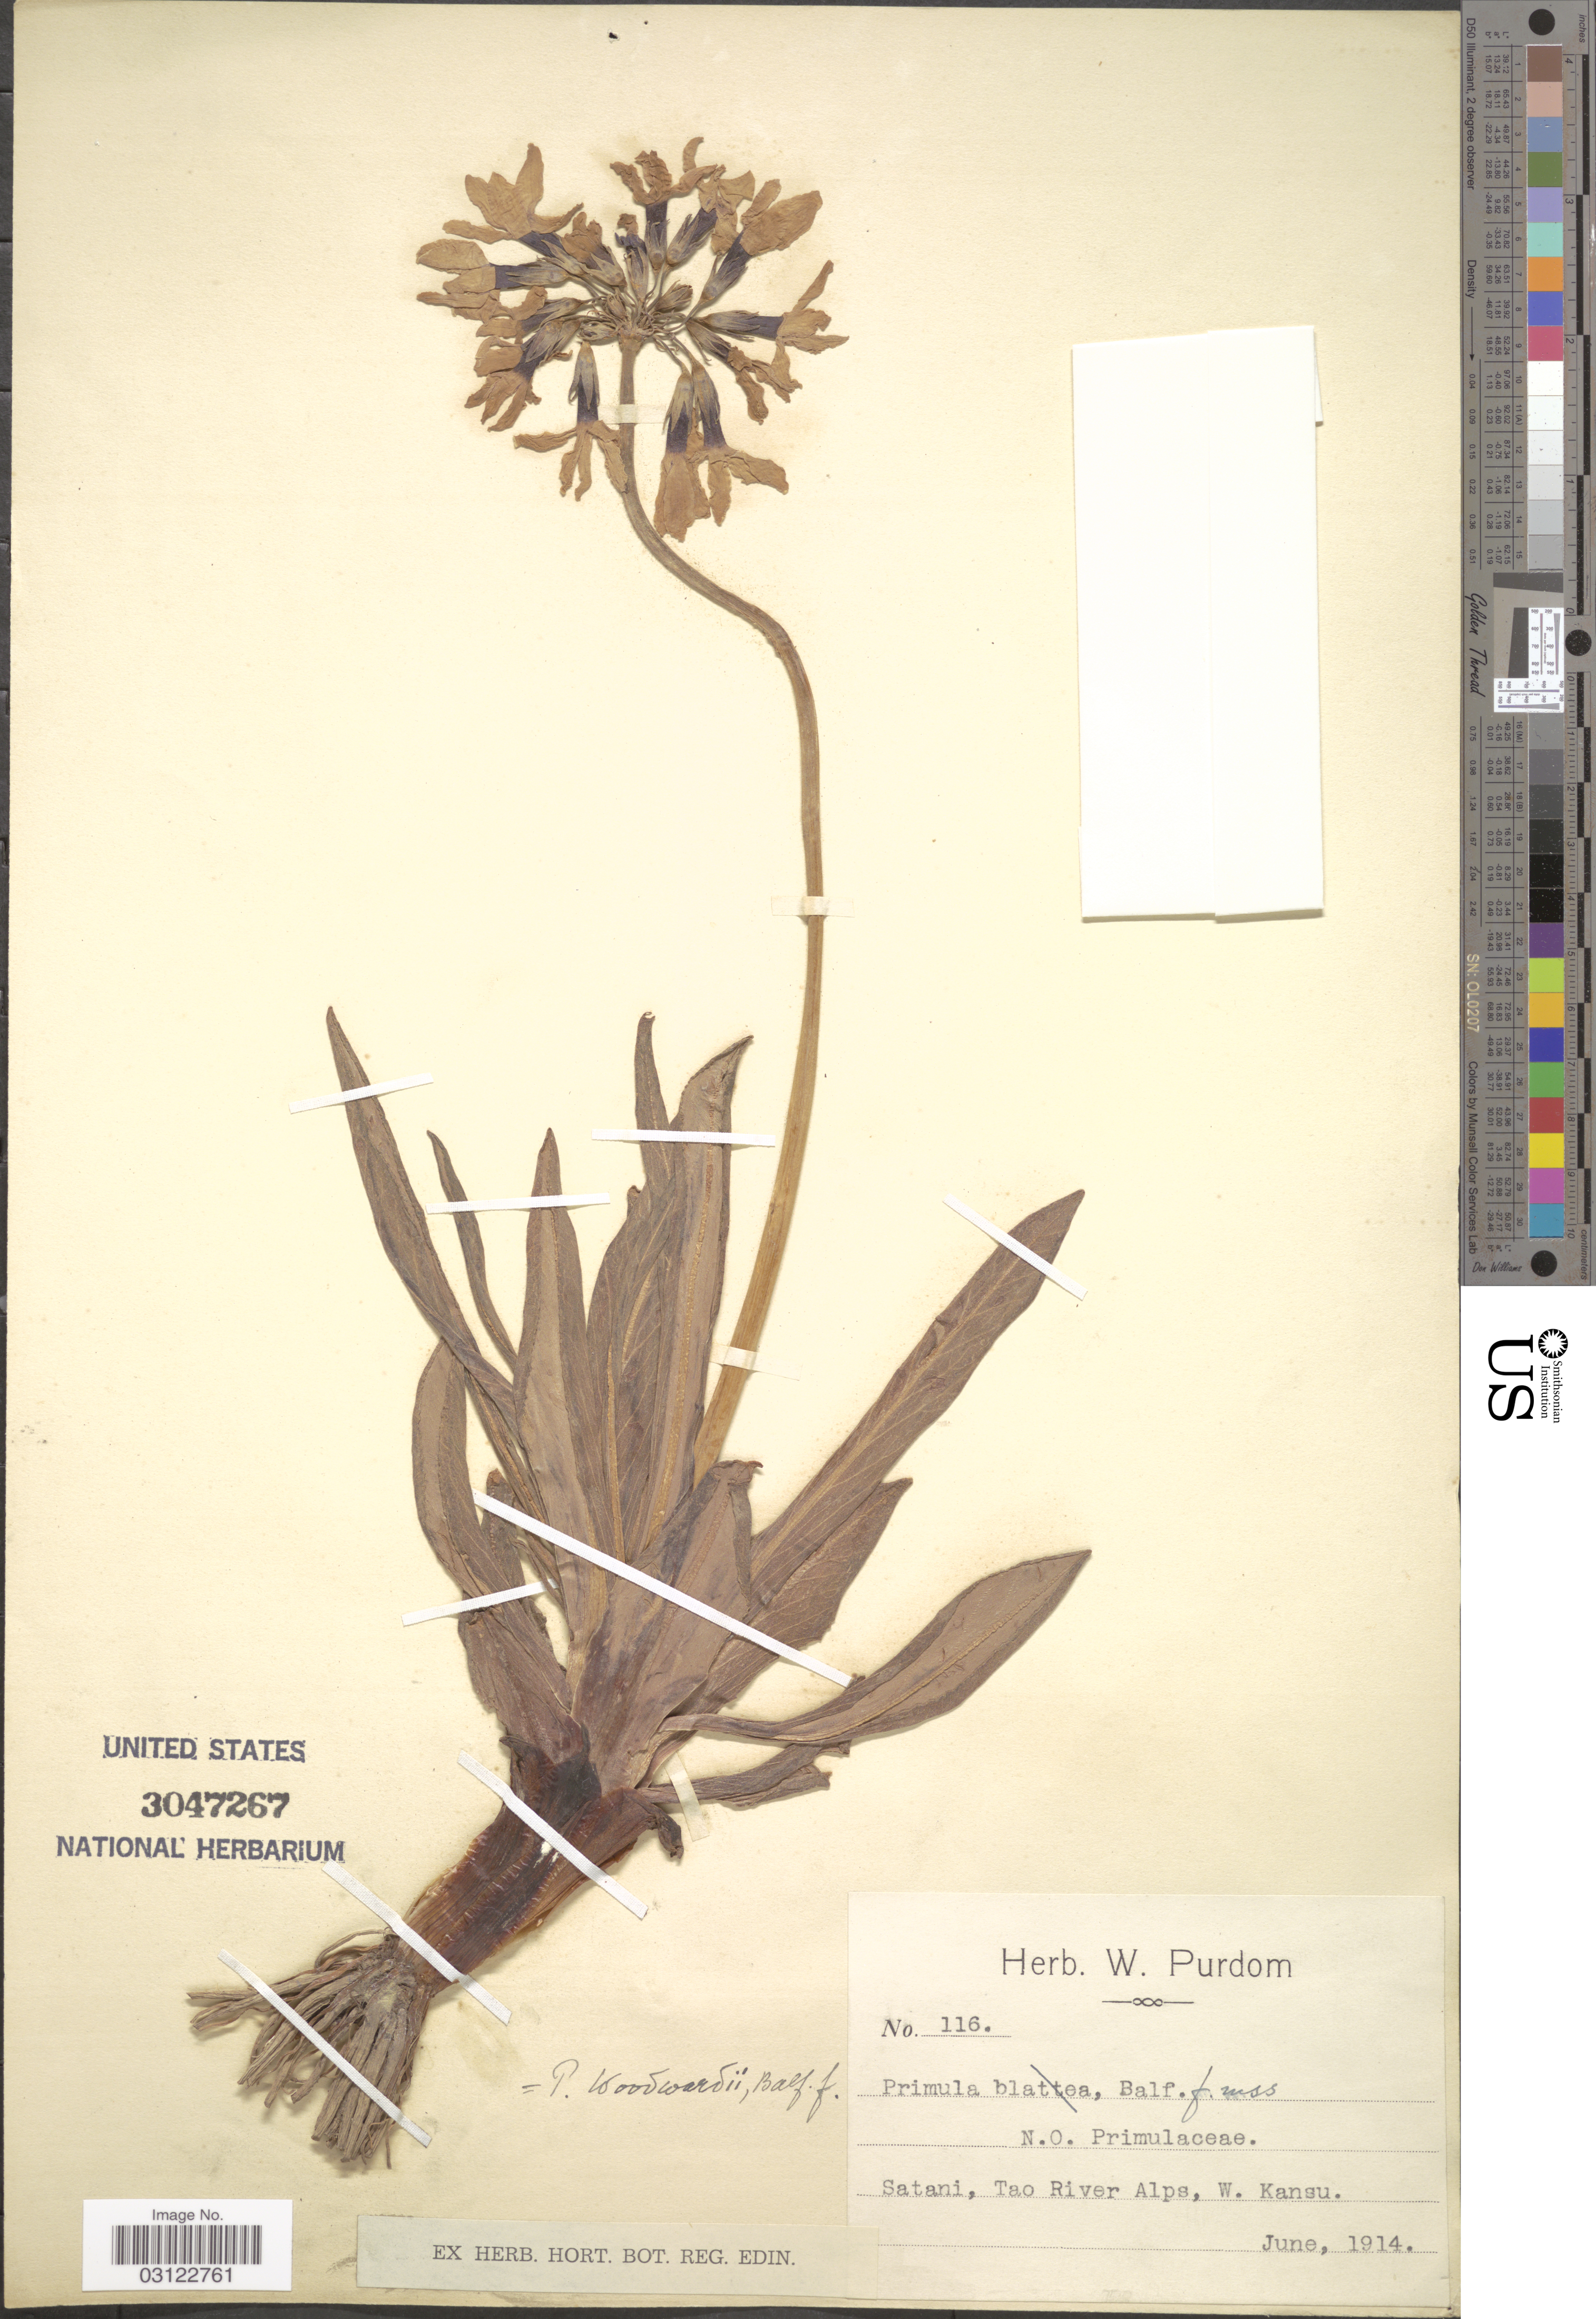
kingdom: Plantae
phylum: Tracheophyta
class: Magnoliopsida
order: Ericales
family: Primulaceae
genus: Primula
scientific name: Primula woodwardii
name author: Balf. f.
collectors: Ex herb. W. Purdom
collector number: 116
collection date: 1914-06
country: China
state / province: Gansu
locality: Satani, Tao River Alps, W. Kansu.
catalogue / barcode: US 3047267